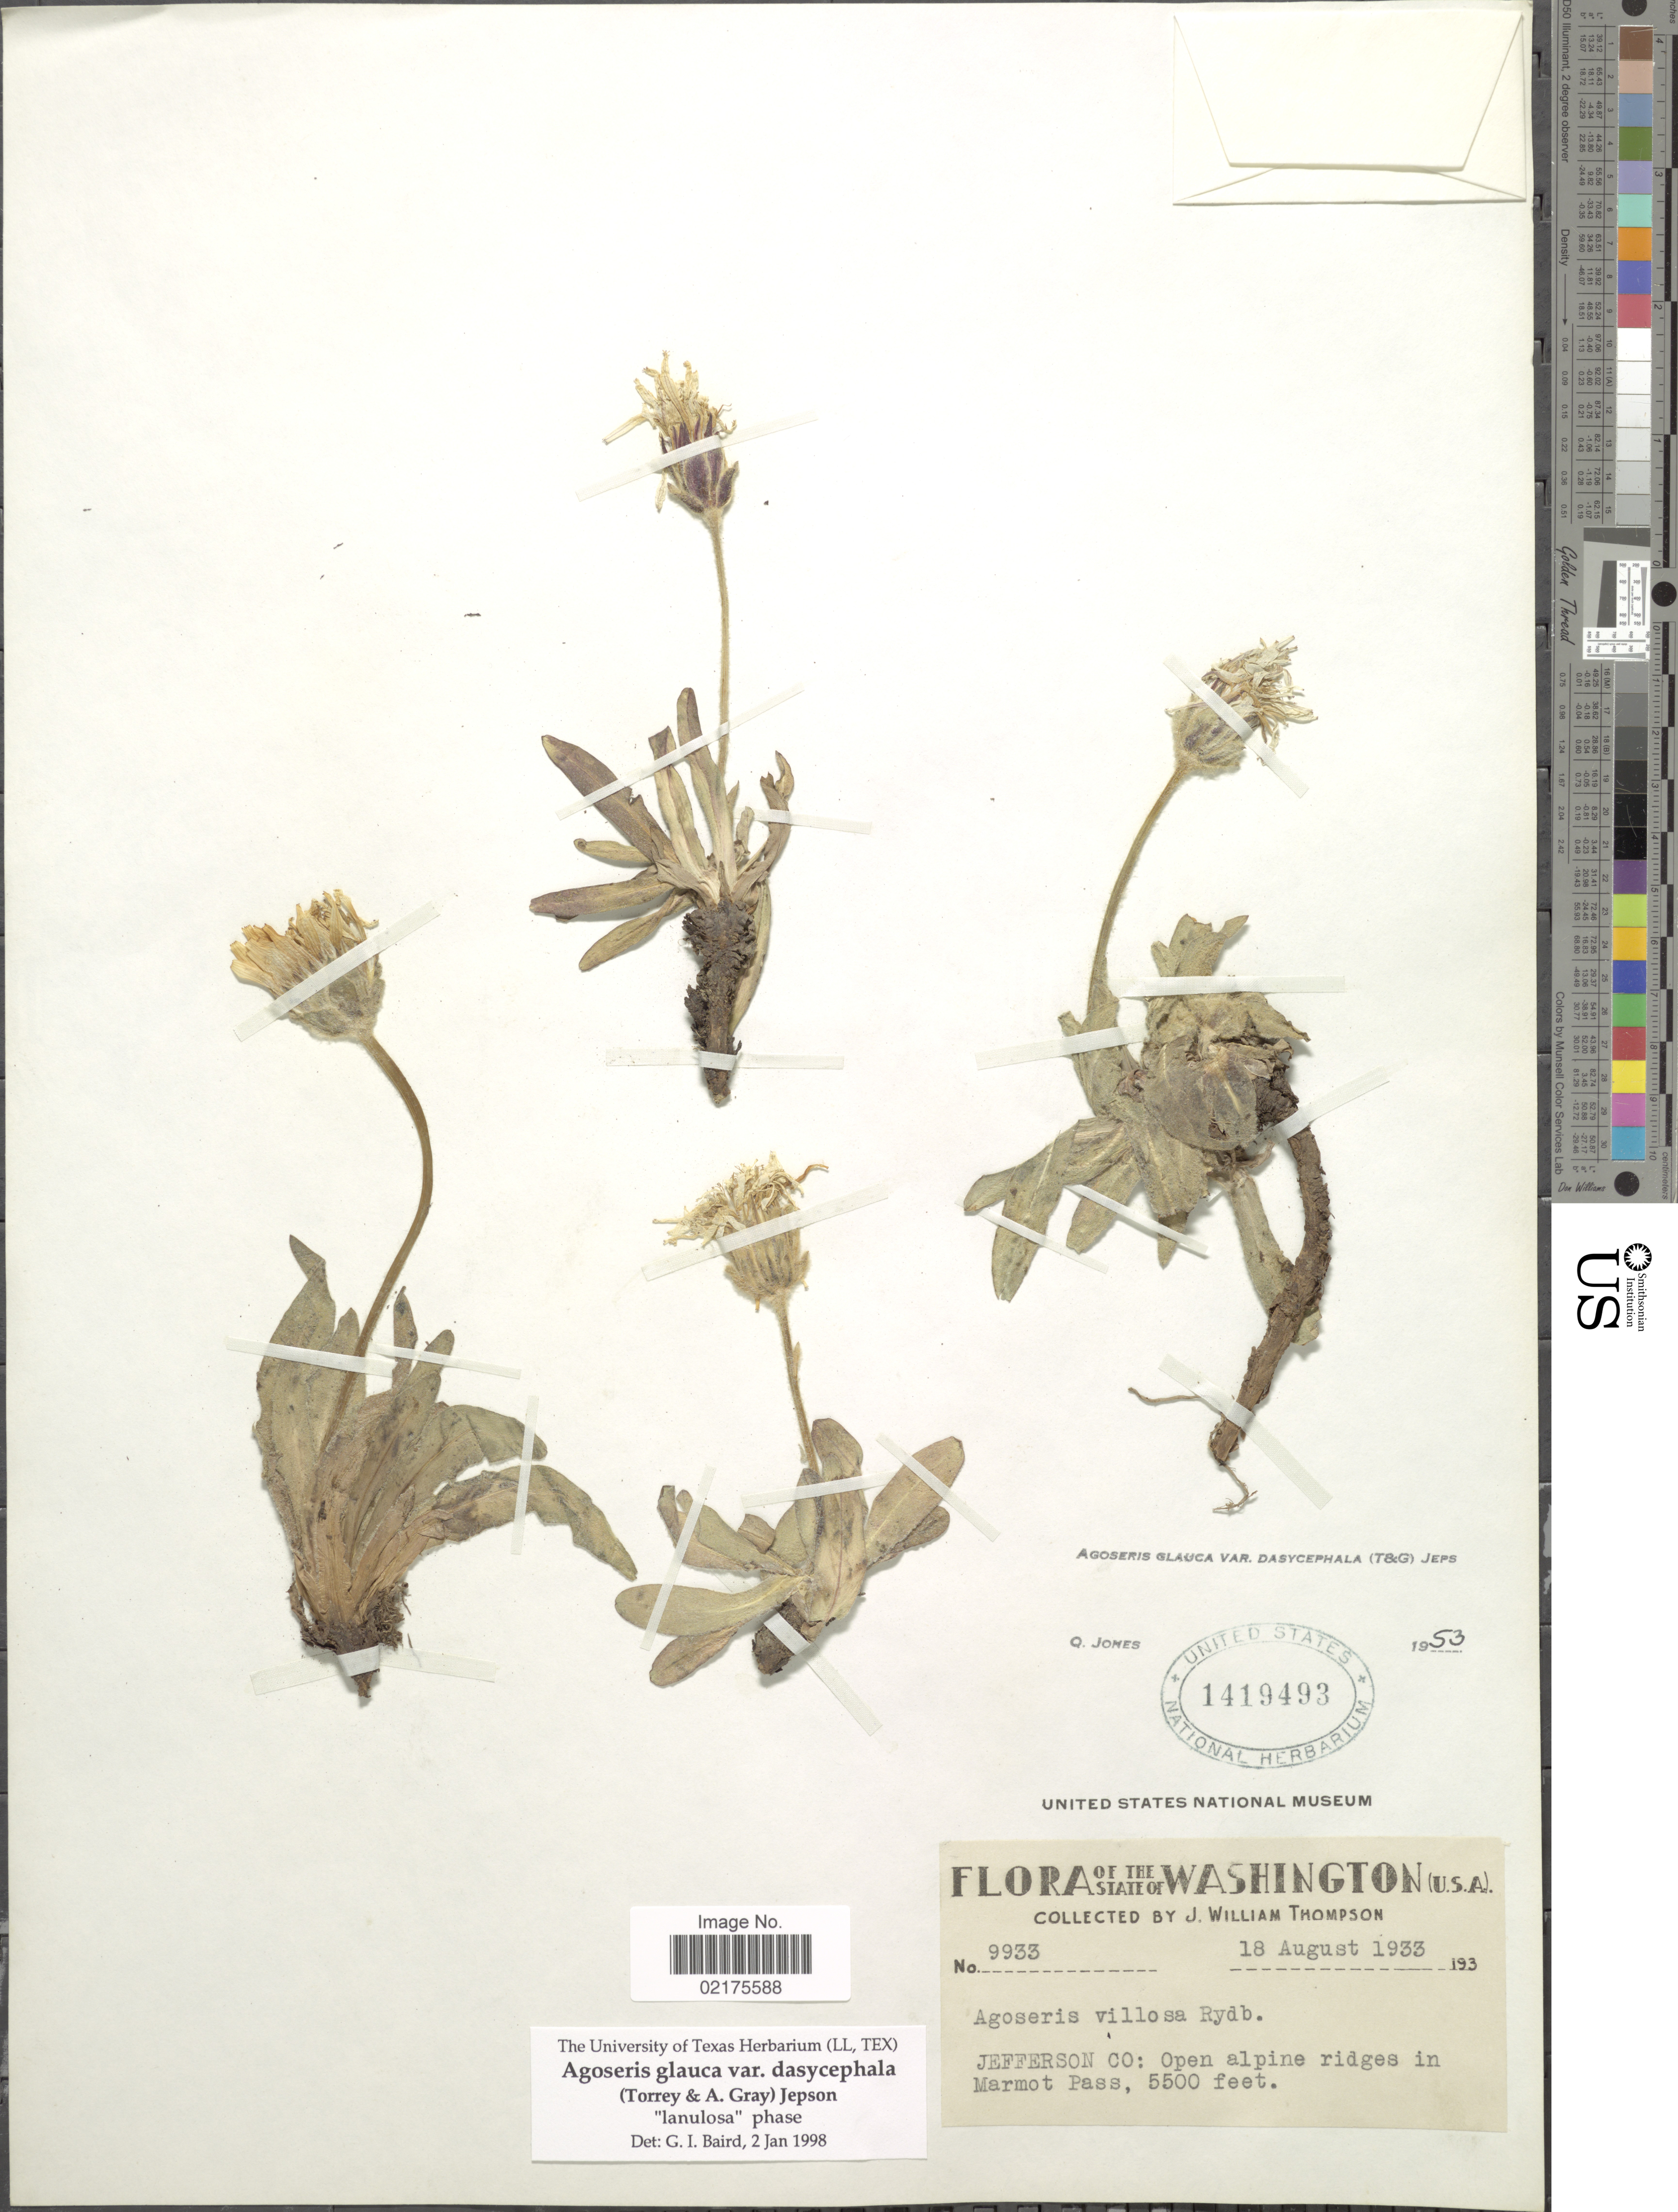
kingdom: Plantae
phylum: Tracheophyta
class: Magnoliopsida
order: Asterales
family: Asteraceae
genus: Agoseris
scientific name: Agoseris glauca var. dasycephala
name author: (Torr. & A. Gray) Jeps.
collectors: J. W. Thompson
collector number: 9933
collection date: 1933-08-18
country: United States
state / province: Washington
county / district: Jefferson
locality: Jefferson Co.: Open alpine ridges in Marmot Pass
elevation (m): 1676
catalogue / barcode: US 1419493